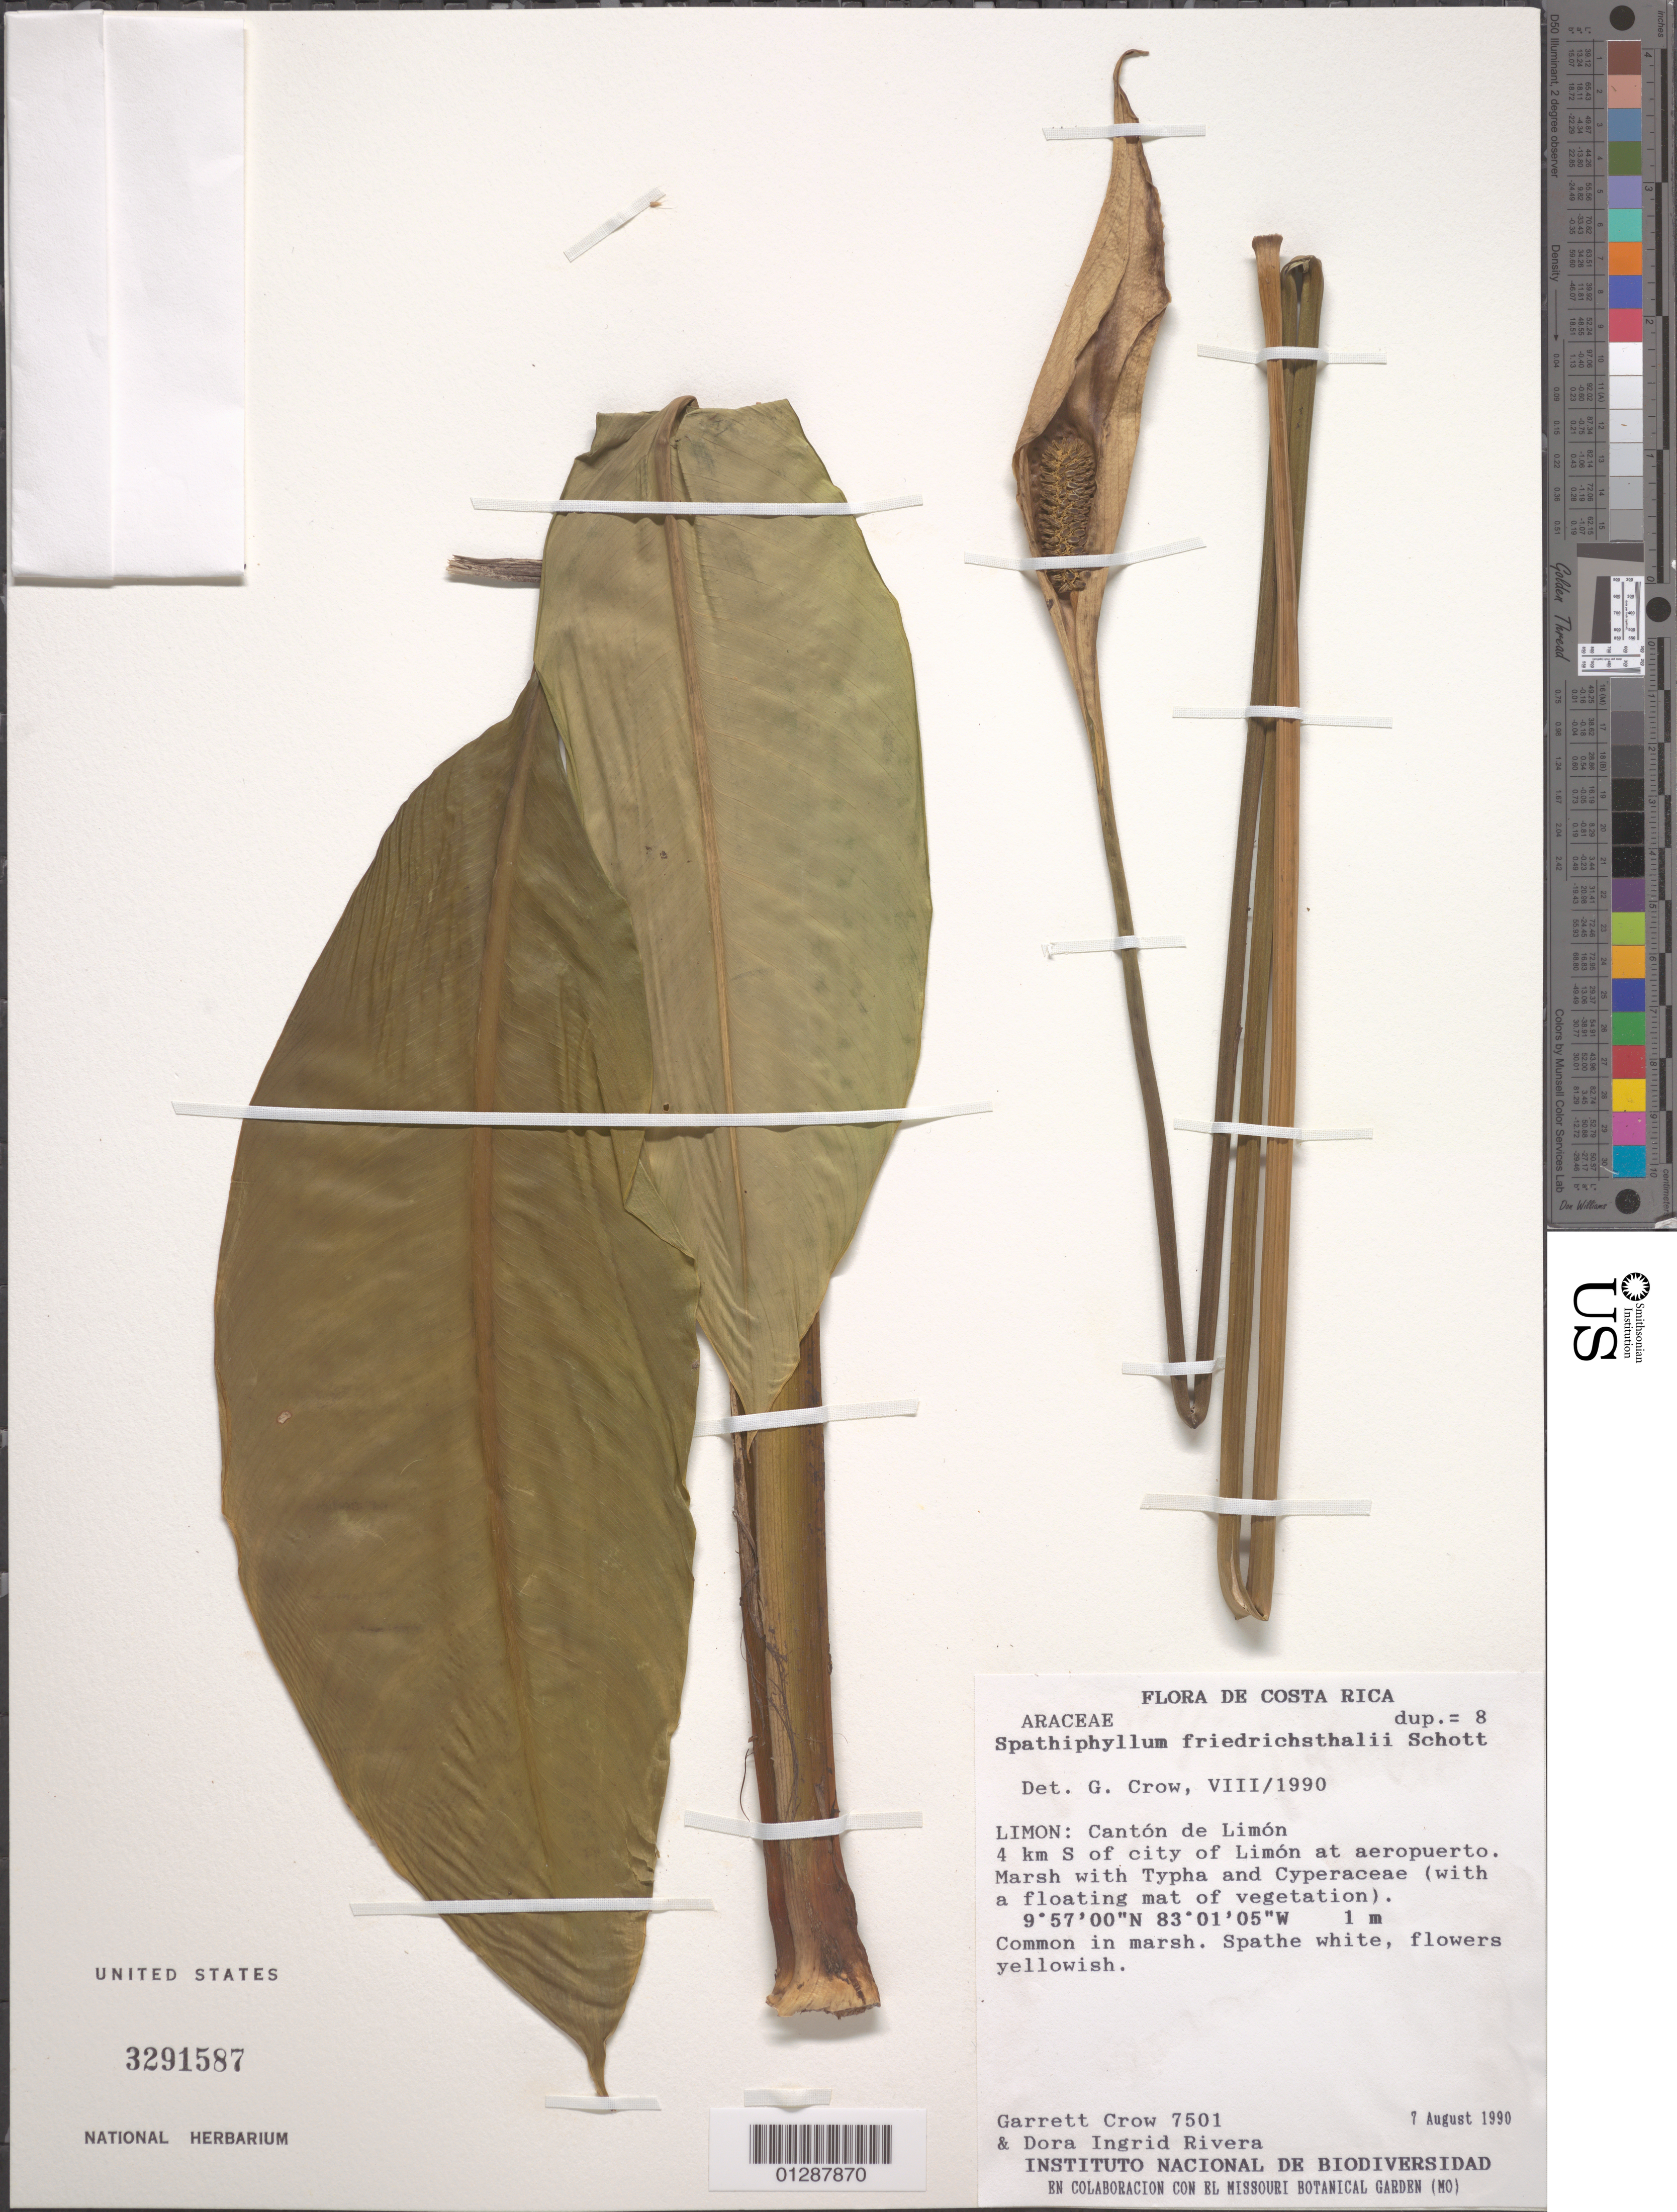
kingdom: Plantae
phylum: Tracheophyta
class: Liliopsida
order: Alismatales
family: Araceae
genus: Spathiphyllum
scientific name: Spathiphyllum friedrichsthalii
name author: Schott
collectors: G. E. Crow & D. I. Rivera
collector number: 7501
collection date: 1990-08-07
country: Costa Rica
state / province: Limón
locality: Cantón de Limón. 4 km S of city of Limón at aeropuerto.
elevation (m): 1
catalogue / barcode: US 3291587